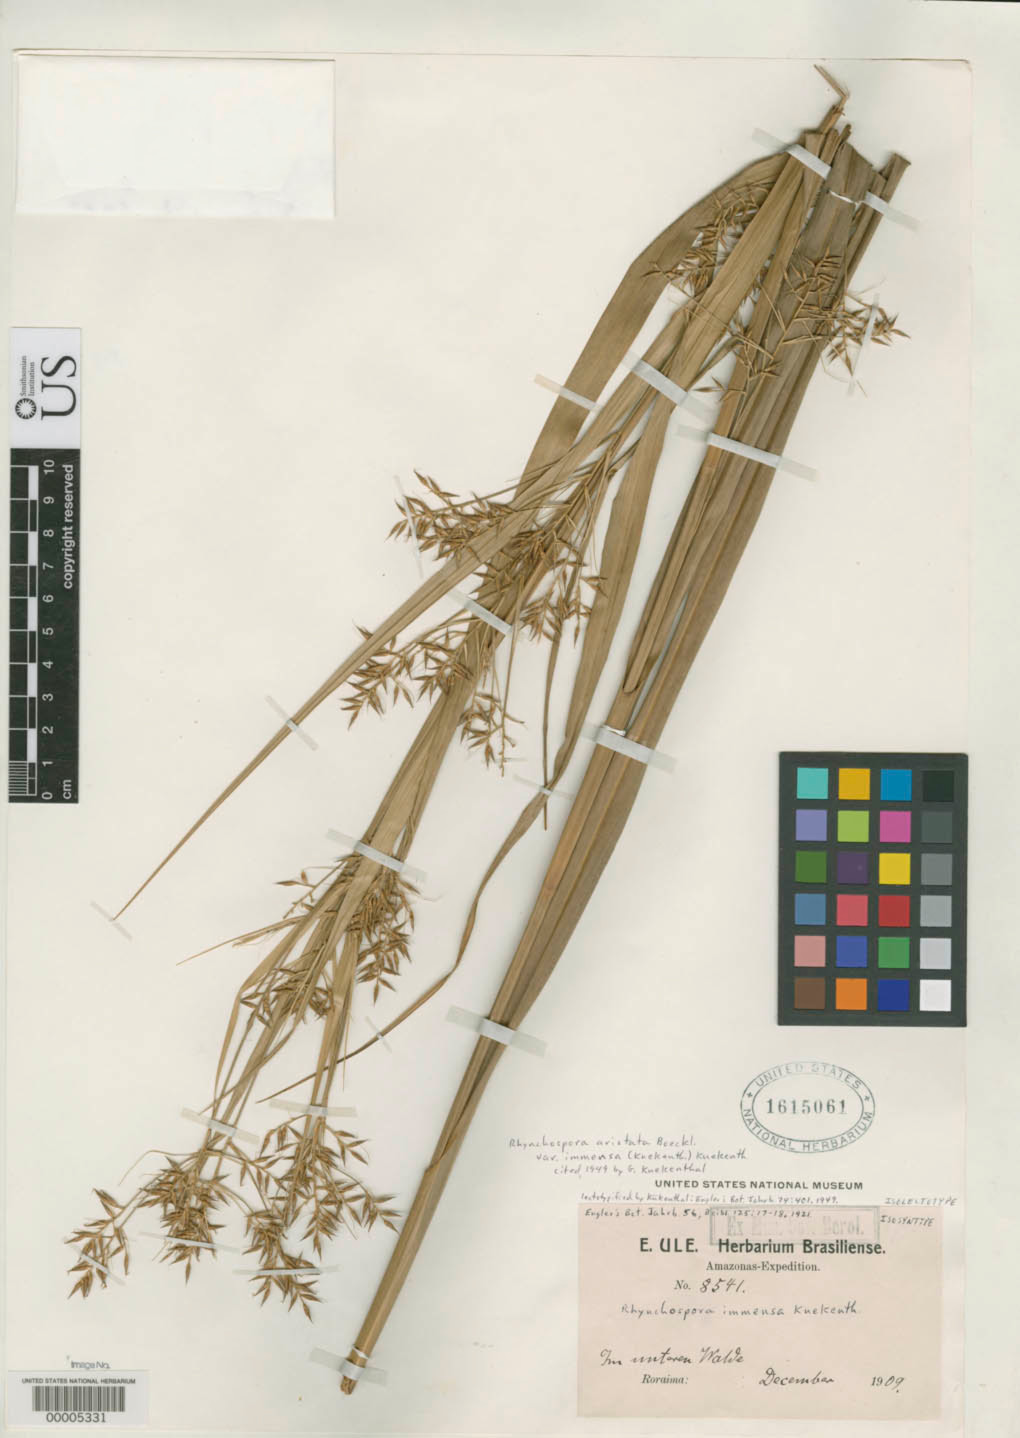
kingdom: Plantae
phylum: Tracheophyta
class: Liliopsida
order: Poales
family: Cyperaceae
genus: Rhynchospora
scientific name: Rhynchospora immensa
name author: Kük.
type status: Isolectotype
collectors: E. H. Ule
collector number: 8541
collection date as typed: Dec 1909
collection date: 1909-12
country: Brazil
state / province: Roraima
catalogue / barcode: US 1615061